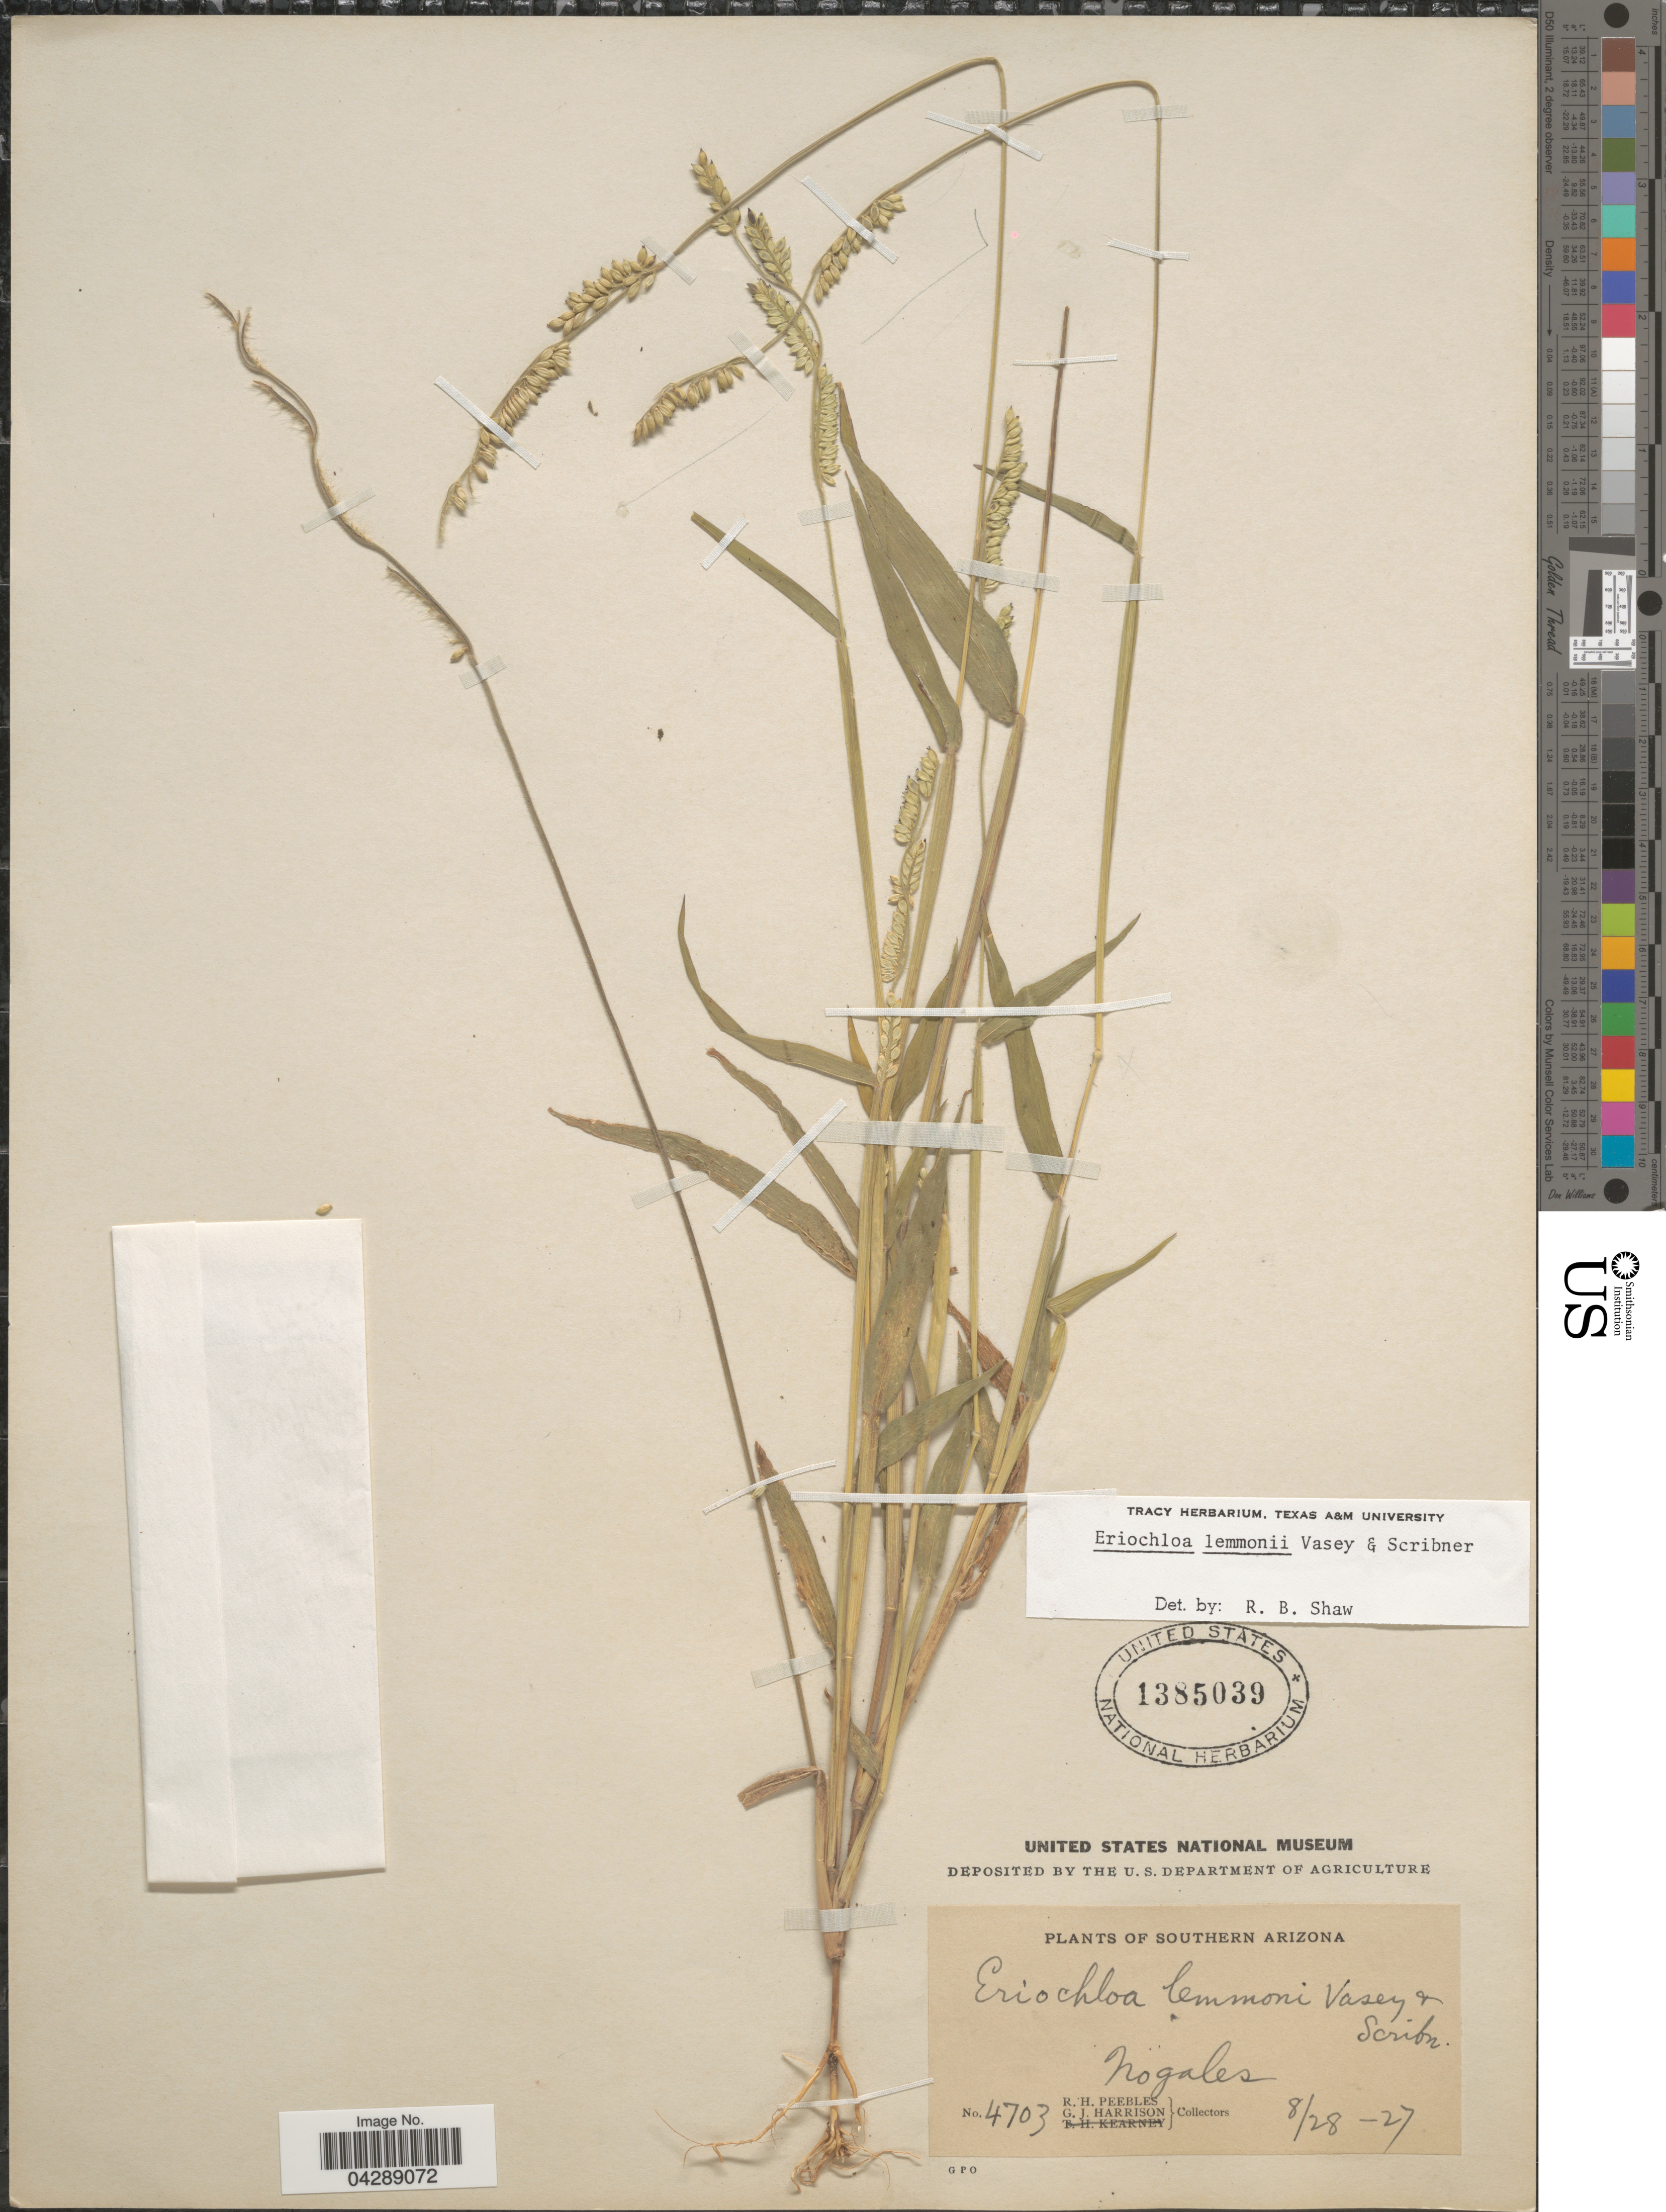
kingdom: Plantae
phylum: Tracheophyta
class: Liliopsida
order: Poales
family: Poaceae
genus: Eriochloa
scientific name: Eriochloa lemmonii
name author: Vasey & Scribn.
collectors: R. H. Peebles & G. J. Harrison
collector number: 4703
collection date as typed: Transcribed d/m/y: 28/8/27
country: United States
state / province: Arizona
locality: Southern Arizona. Nogales.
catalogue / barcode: US 1385039